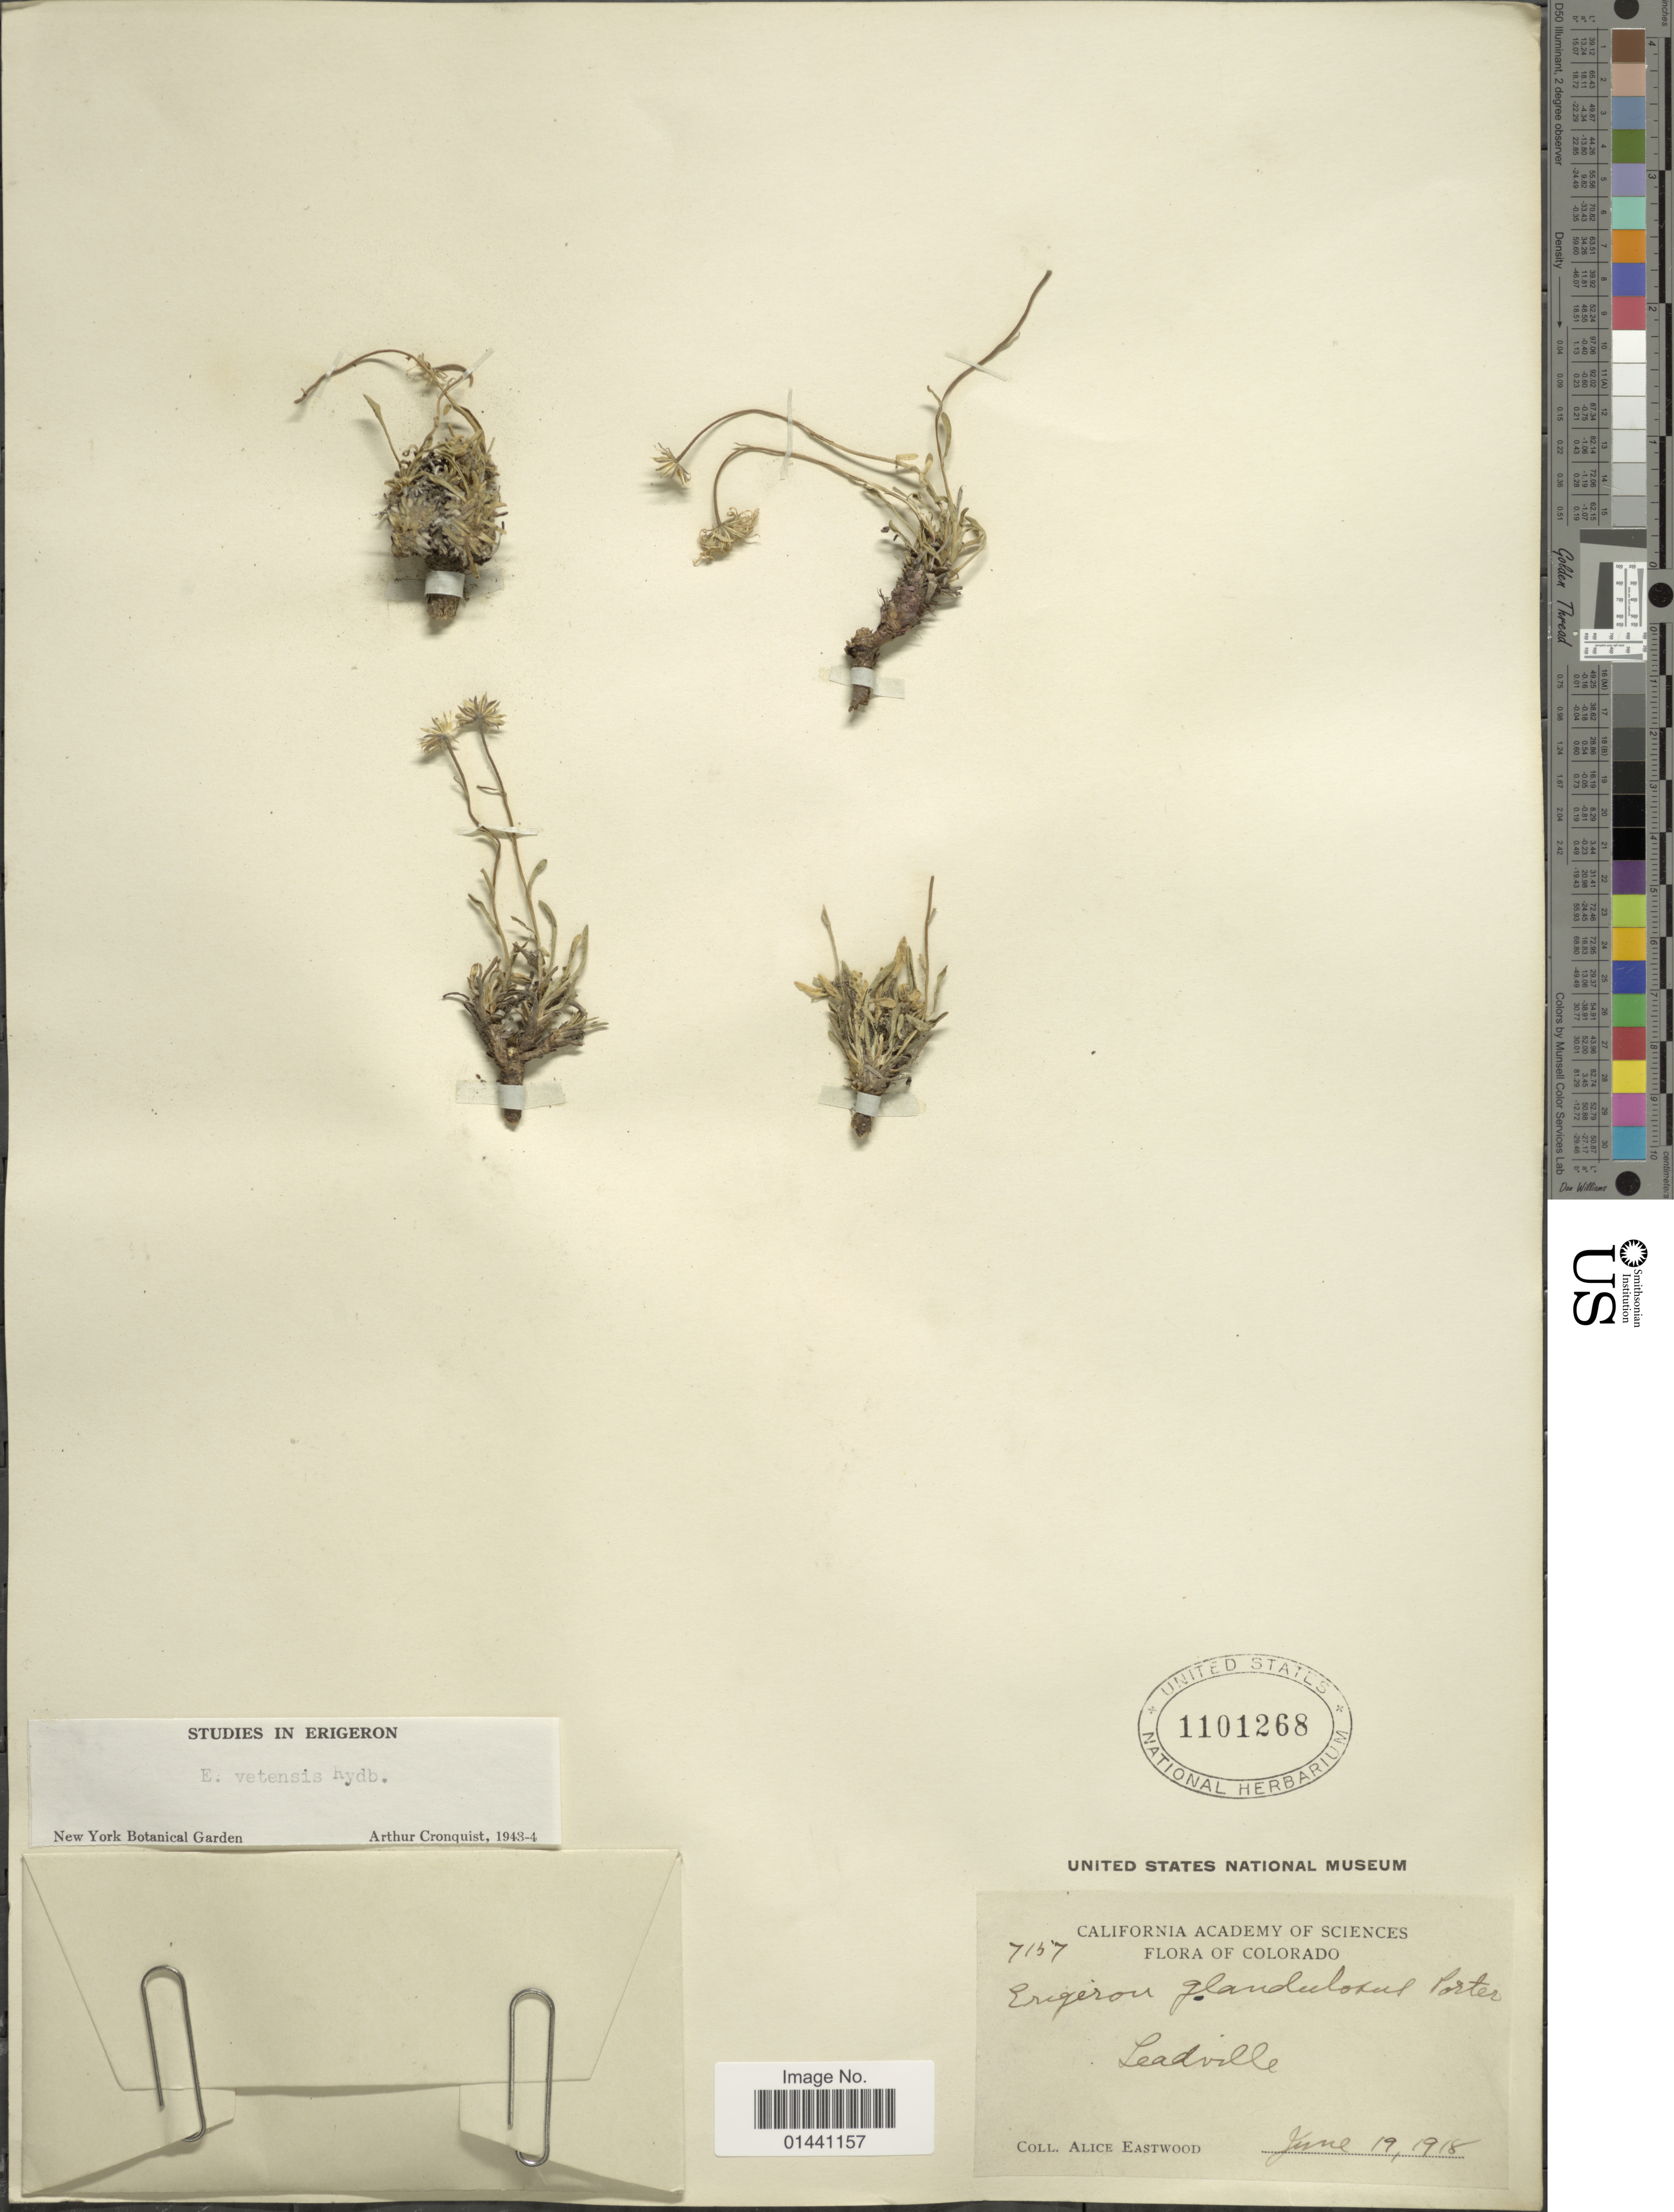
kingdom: Plantae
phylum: Tracheophyta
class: Magnoliopsida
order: Asterales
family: Asteraceae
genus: Erigeron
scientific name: Erigeron vetensis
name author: Rydb.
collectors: A. Eastwood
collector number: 7157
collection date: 1918-06-19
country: United States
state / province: Colorado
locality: Leadville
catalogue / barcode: US 1101268